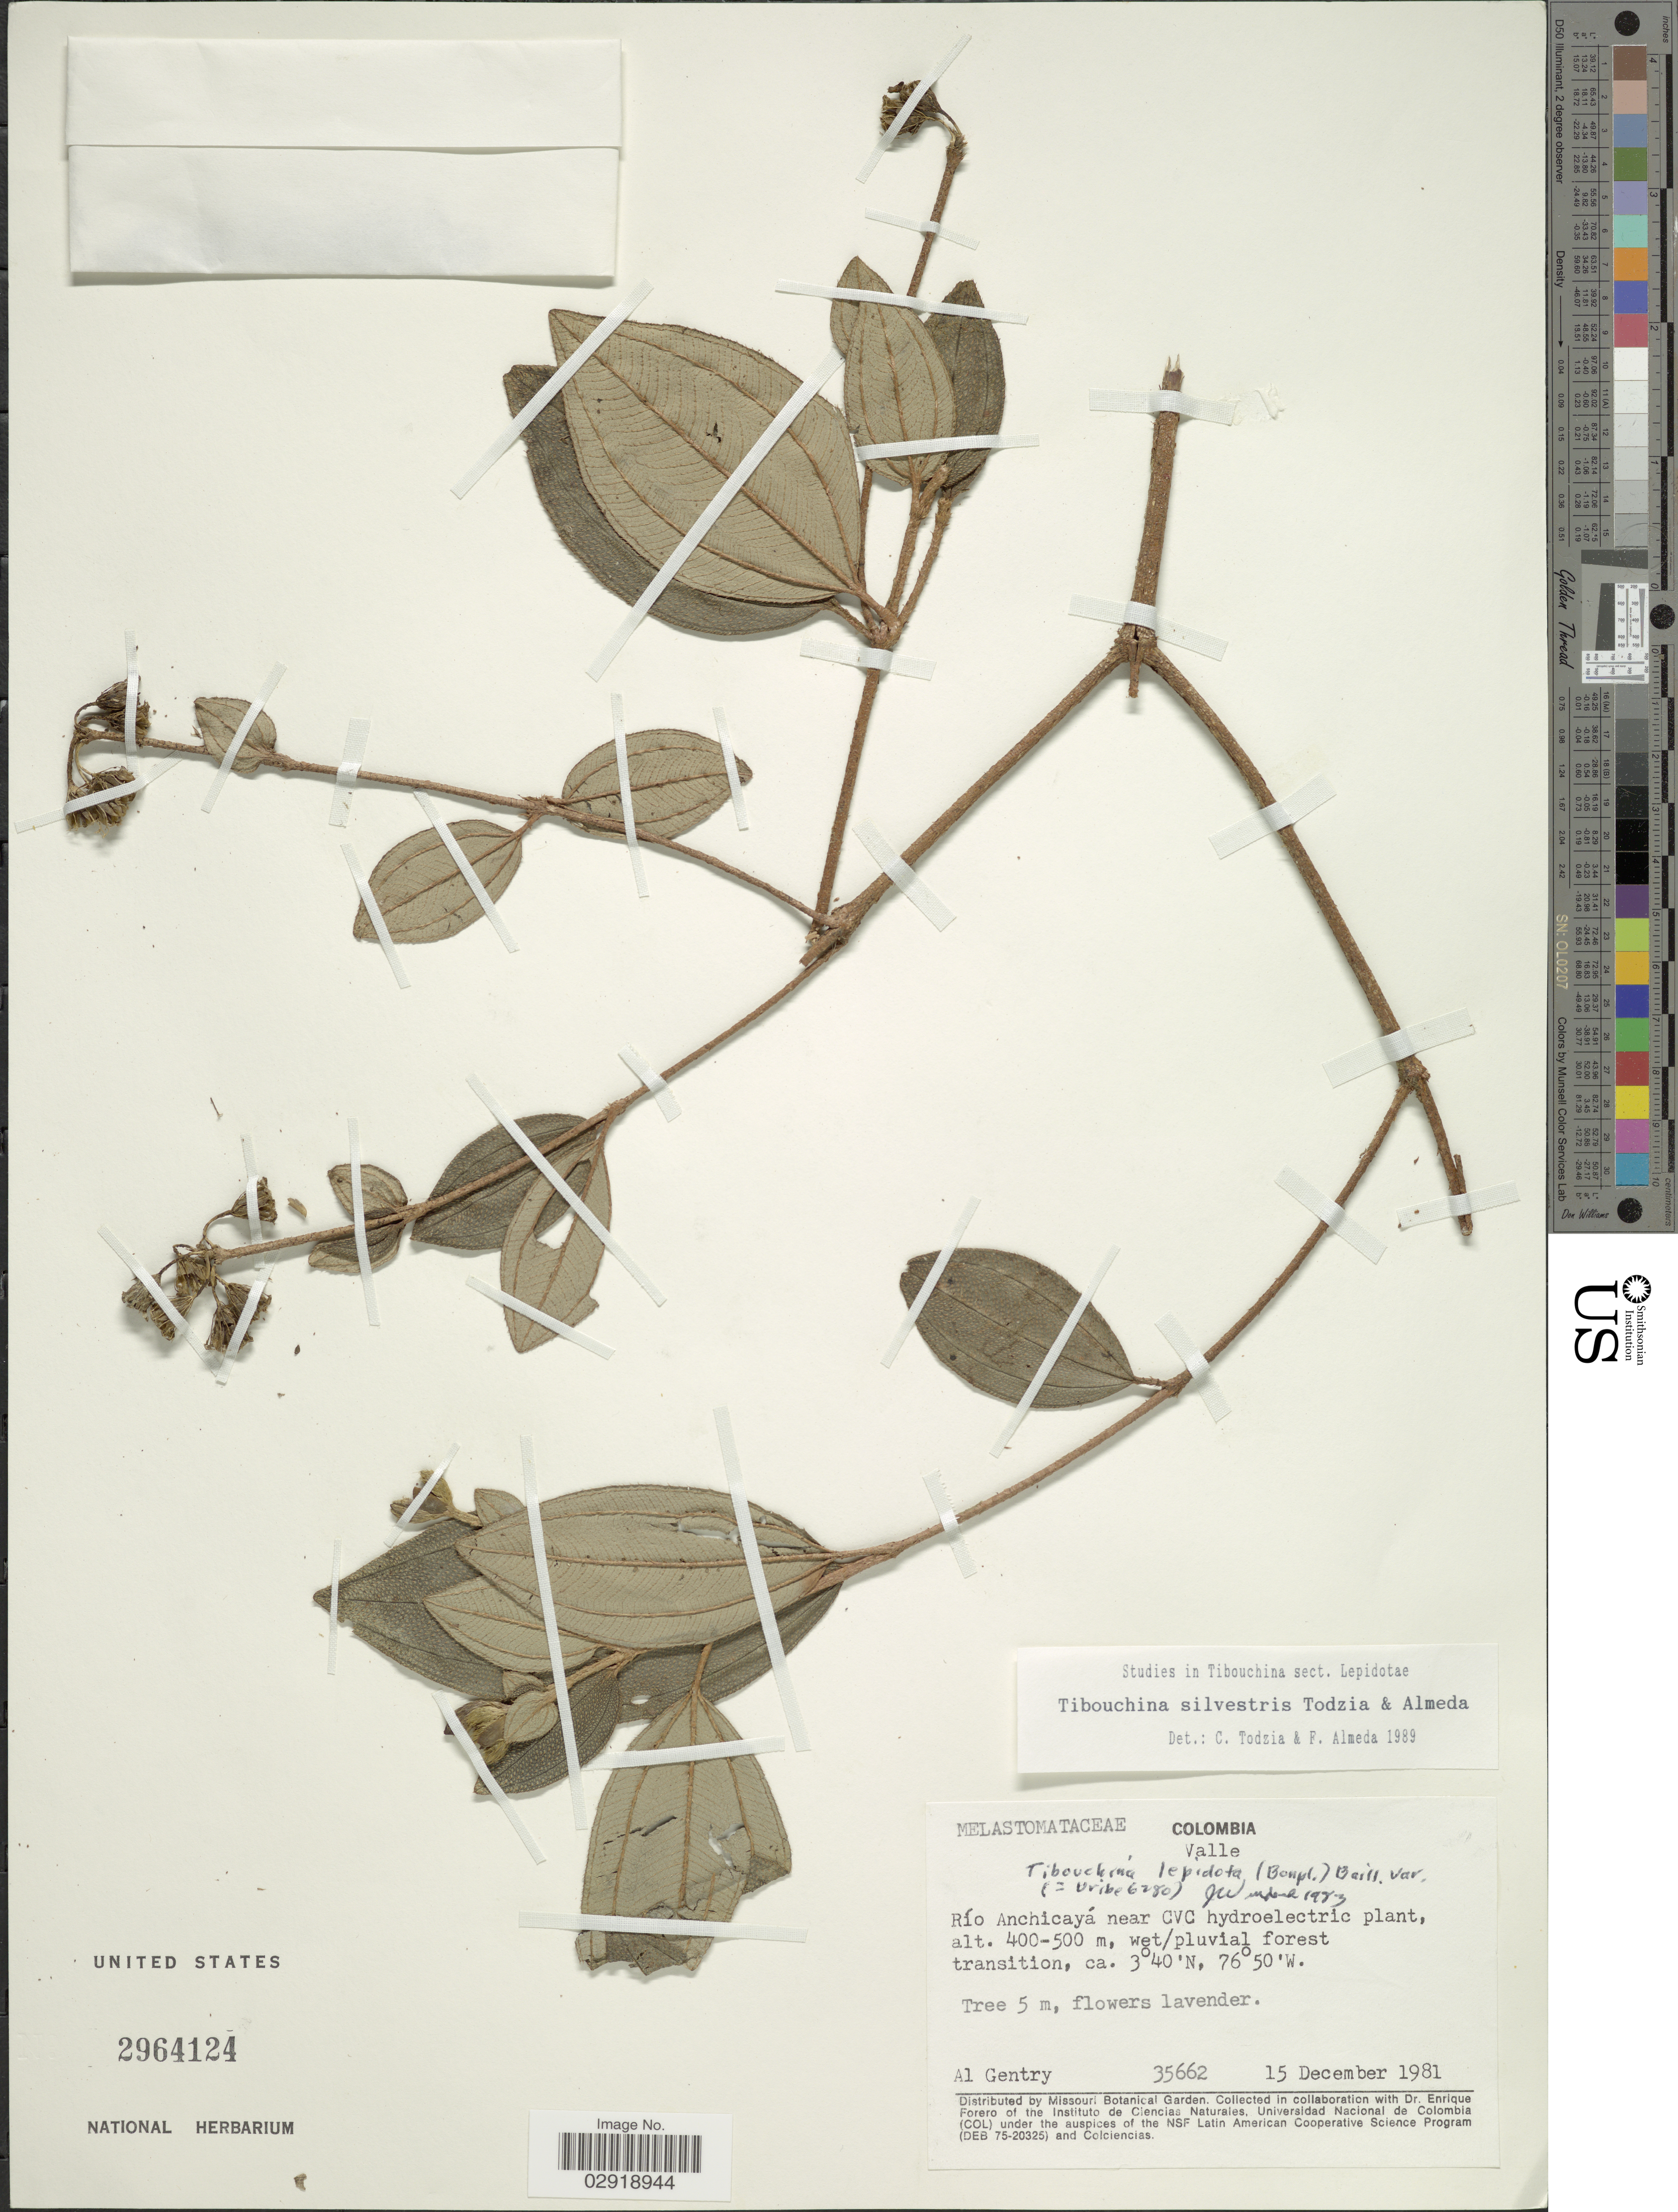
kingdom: Plantae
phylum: Tracheophyta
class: Magnoliopsida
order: Myrtales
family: Melastomataceae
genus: Andesanthus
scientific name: Andesanthus silvestris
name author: (Todzia & Almeda) P.J.F. Guim. & Michelang.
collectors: A. H. Gentry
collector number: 35662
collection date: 1981-12-15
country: Colombia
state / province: Valle del Cauca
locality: Río Anchicayá near CVC hydroelectric plant.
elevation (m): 400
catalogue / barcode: US 2964124